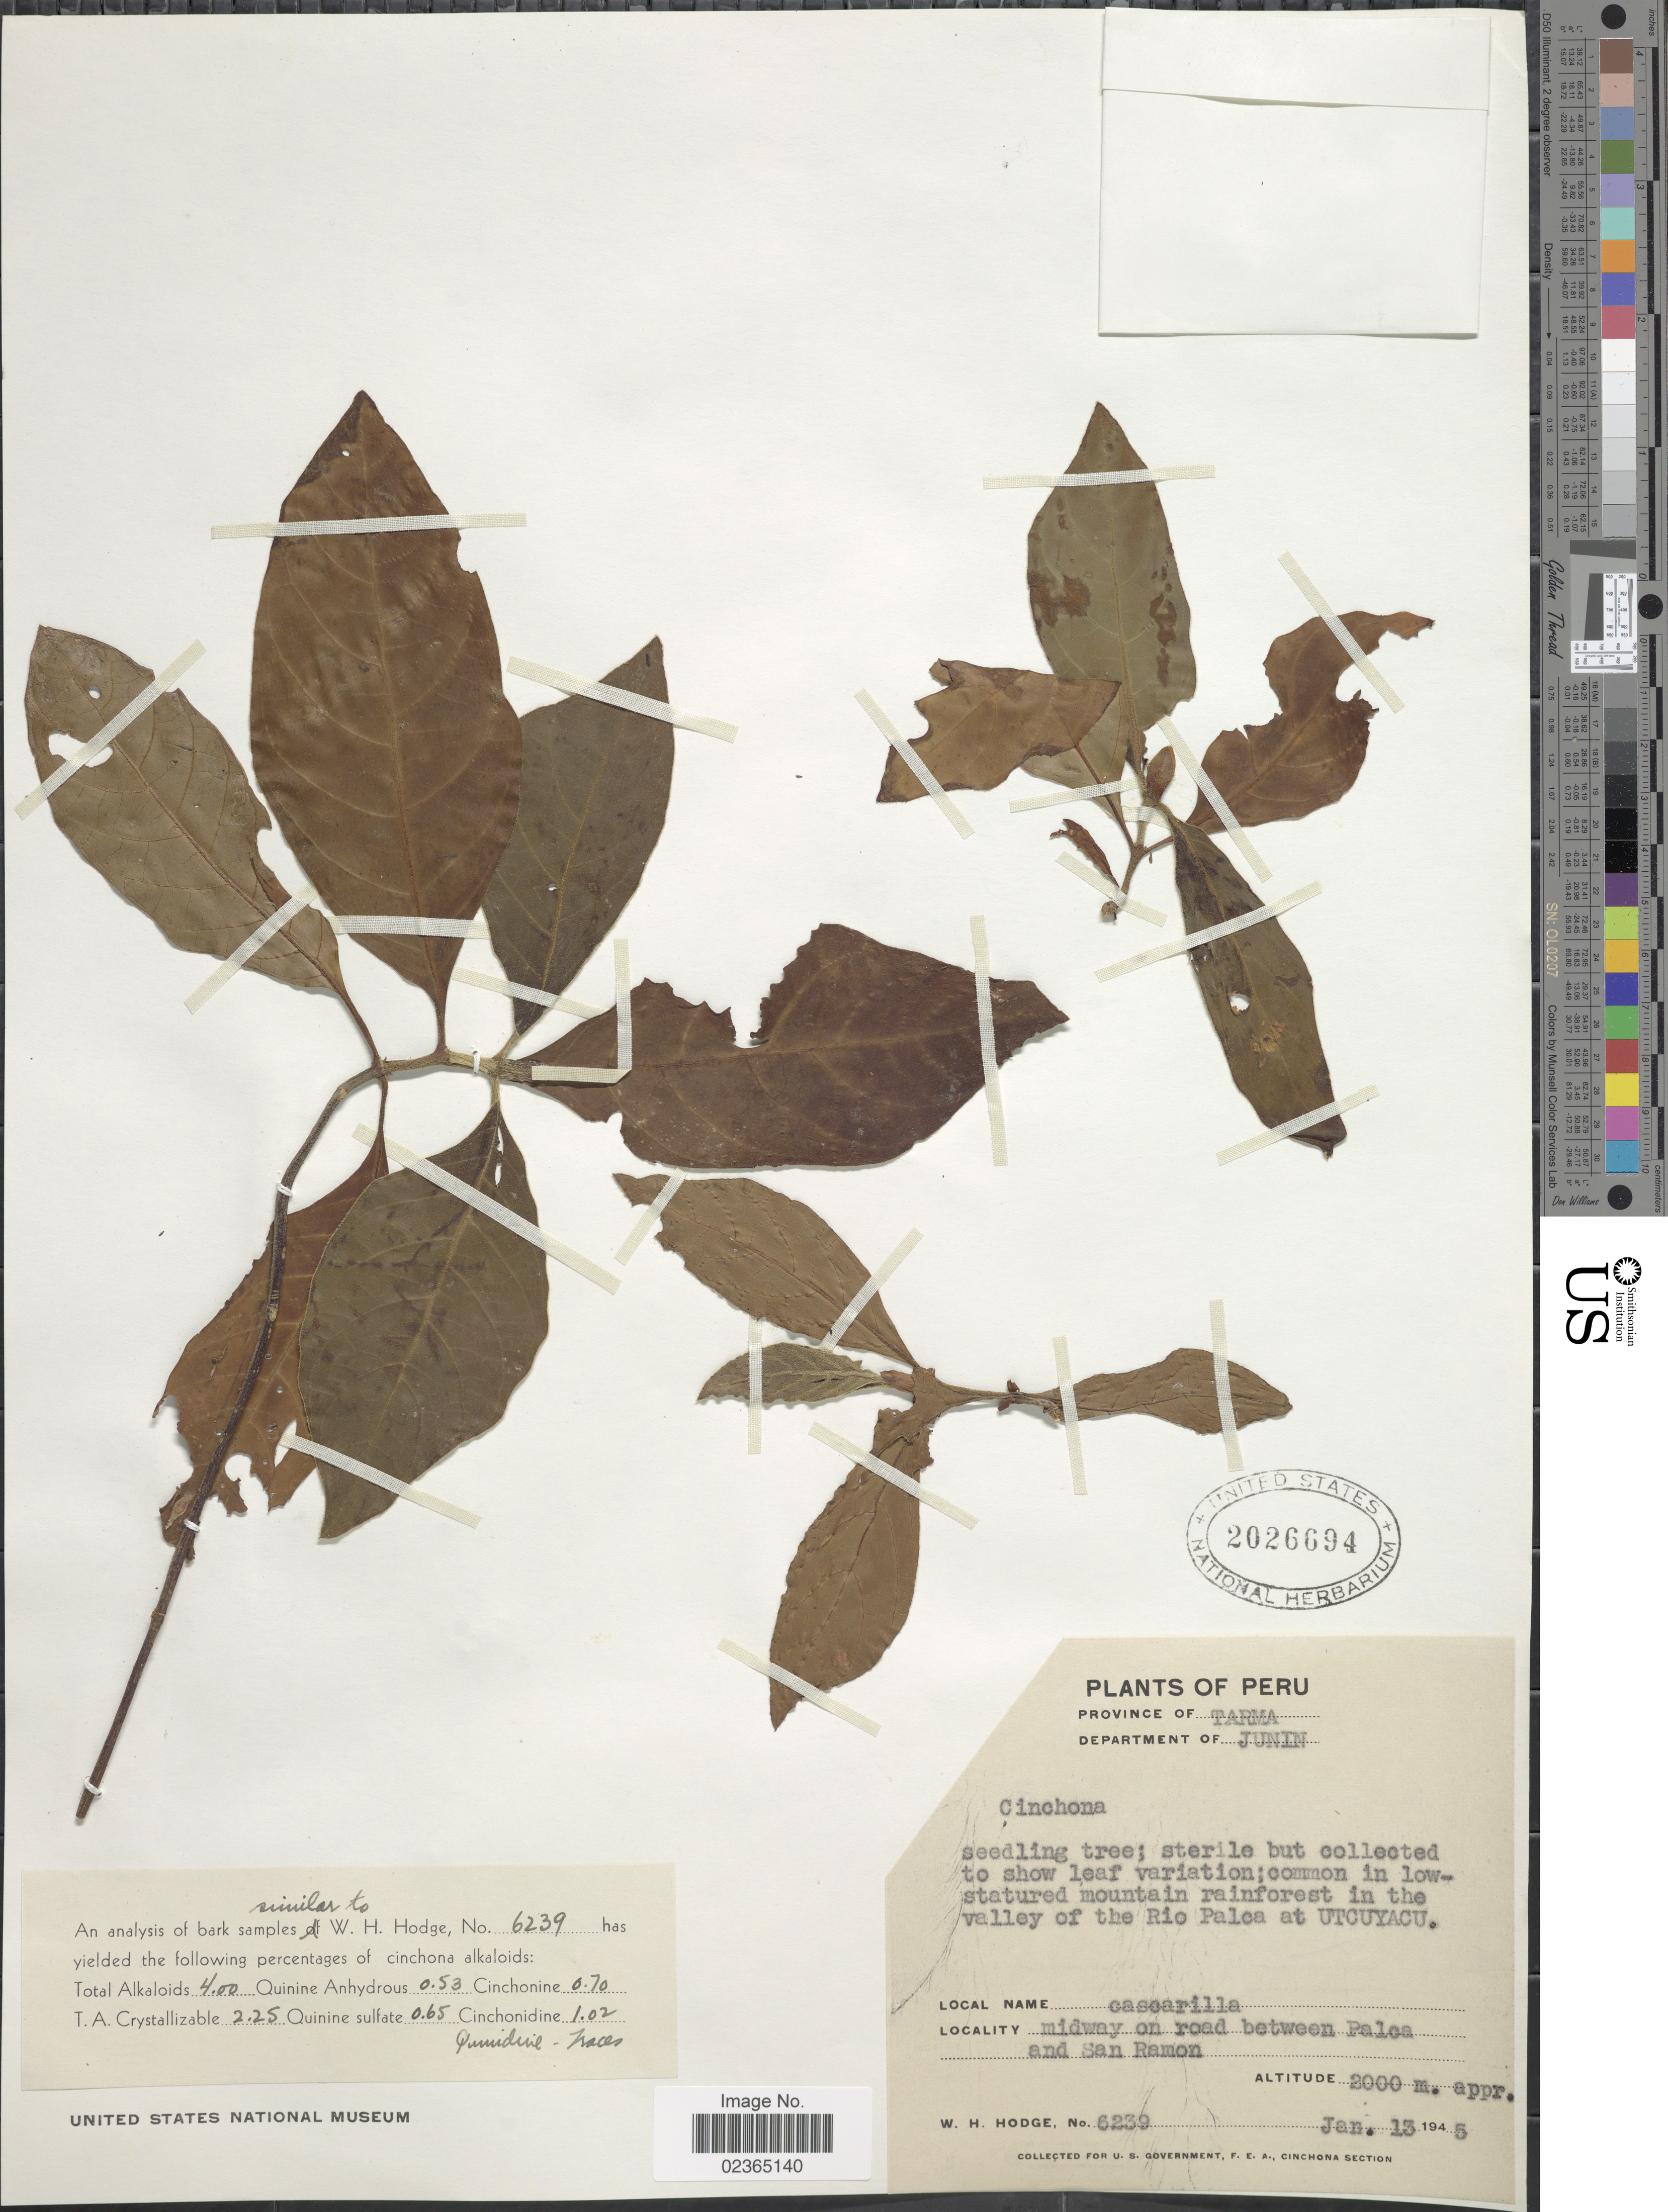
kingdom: Plantae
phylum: Tracheophyta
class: Magnoliopsida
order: Gentianales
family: Rubiaceae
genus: Cinchona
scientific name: Cinchona sp.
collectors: W. Hodge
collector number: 6239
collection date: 1945-01-13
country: Peru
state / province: Junín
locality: Province of Tarma, common in lowstatured Mountain rainforest in the valley of the Rio Palca at Utcuyacu. midway on road between Palca and San Ramon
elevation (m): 2000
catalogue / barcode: US 2026694